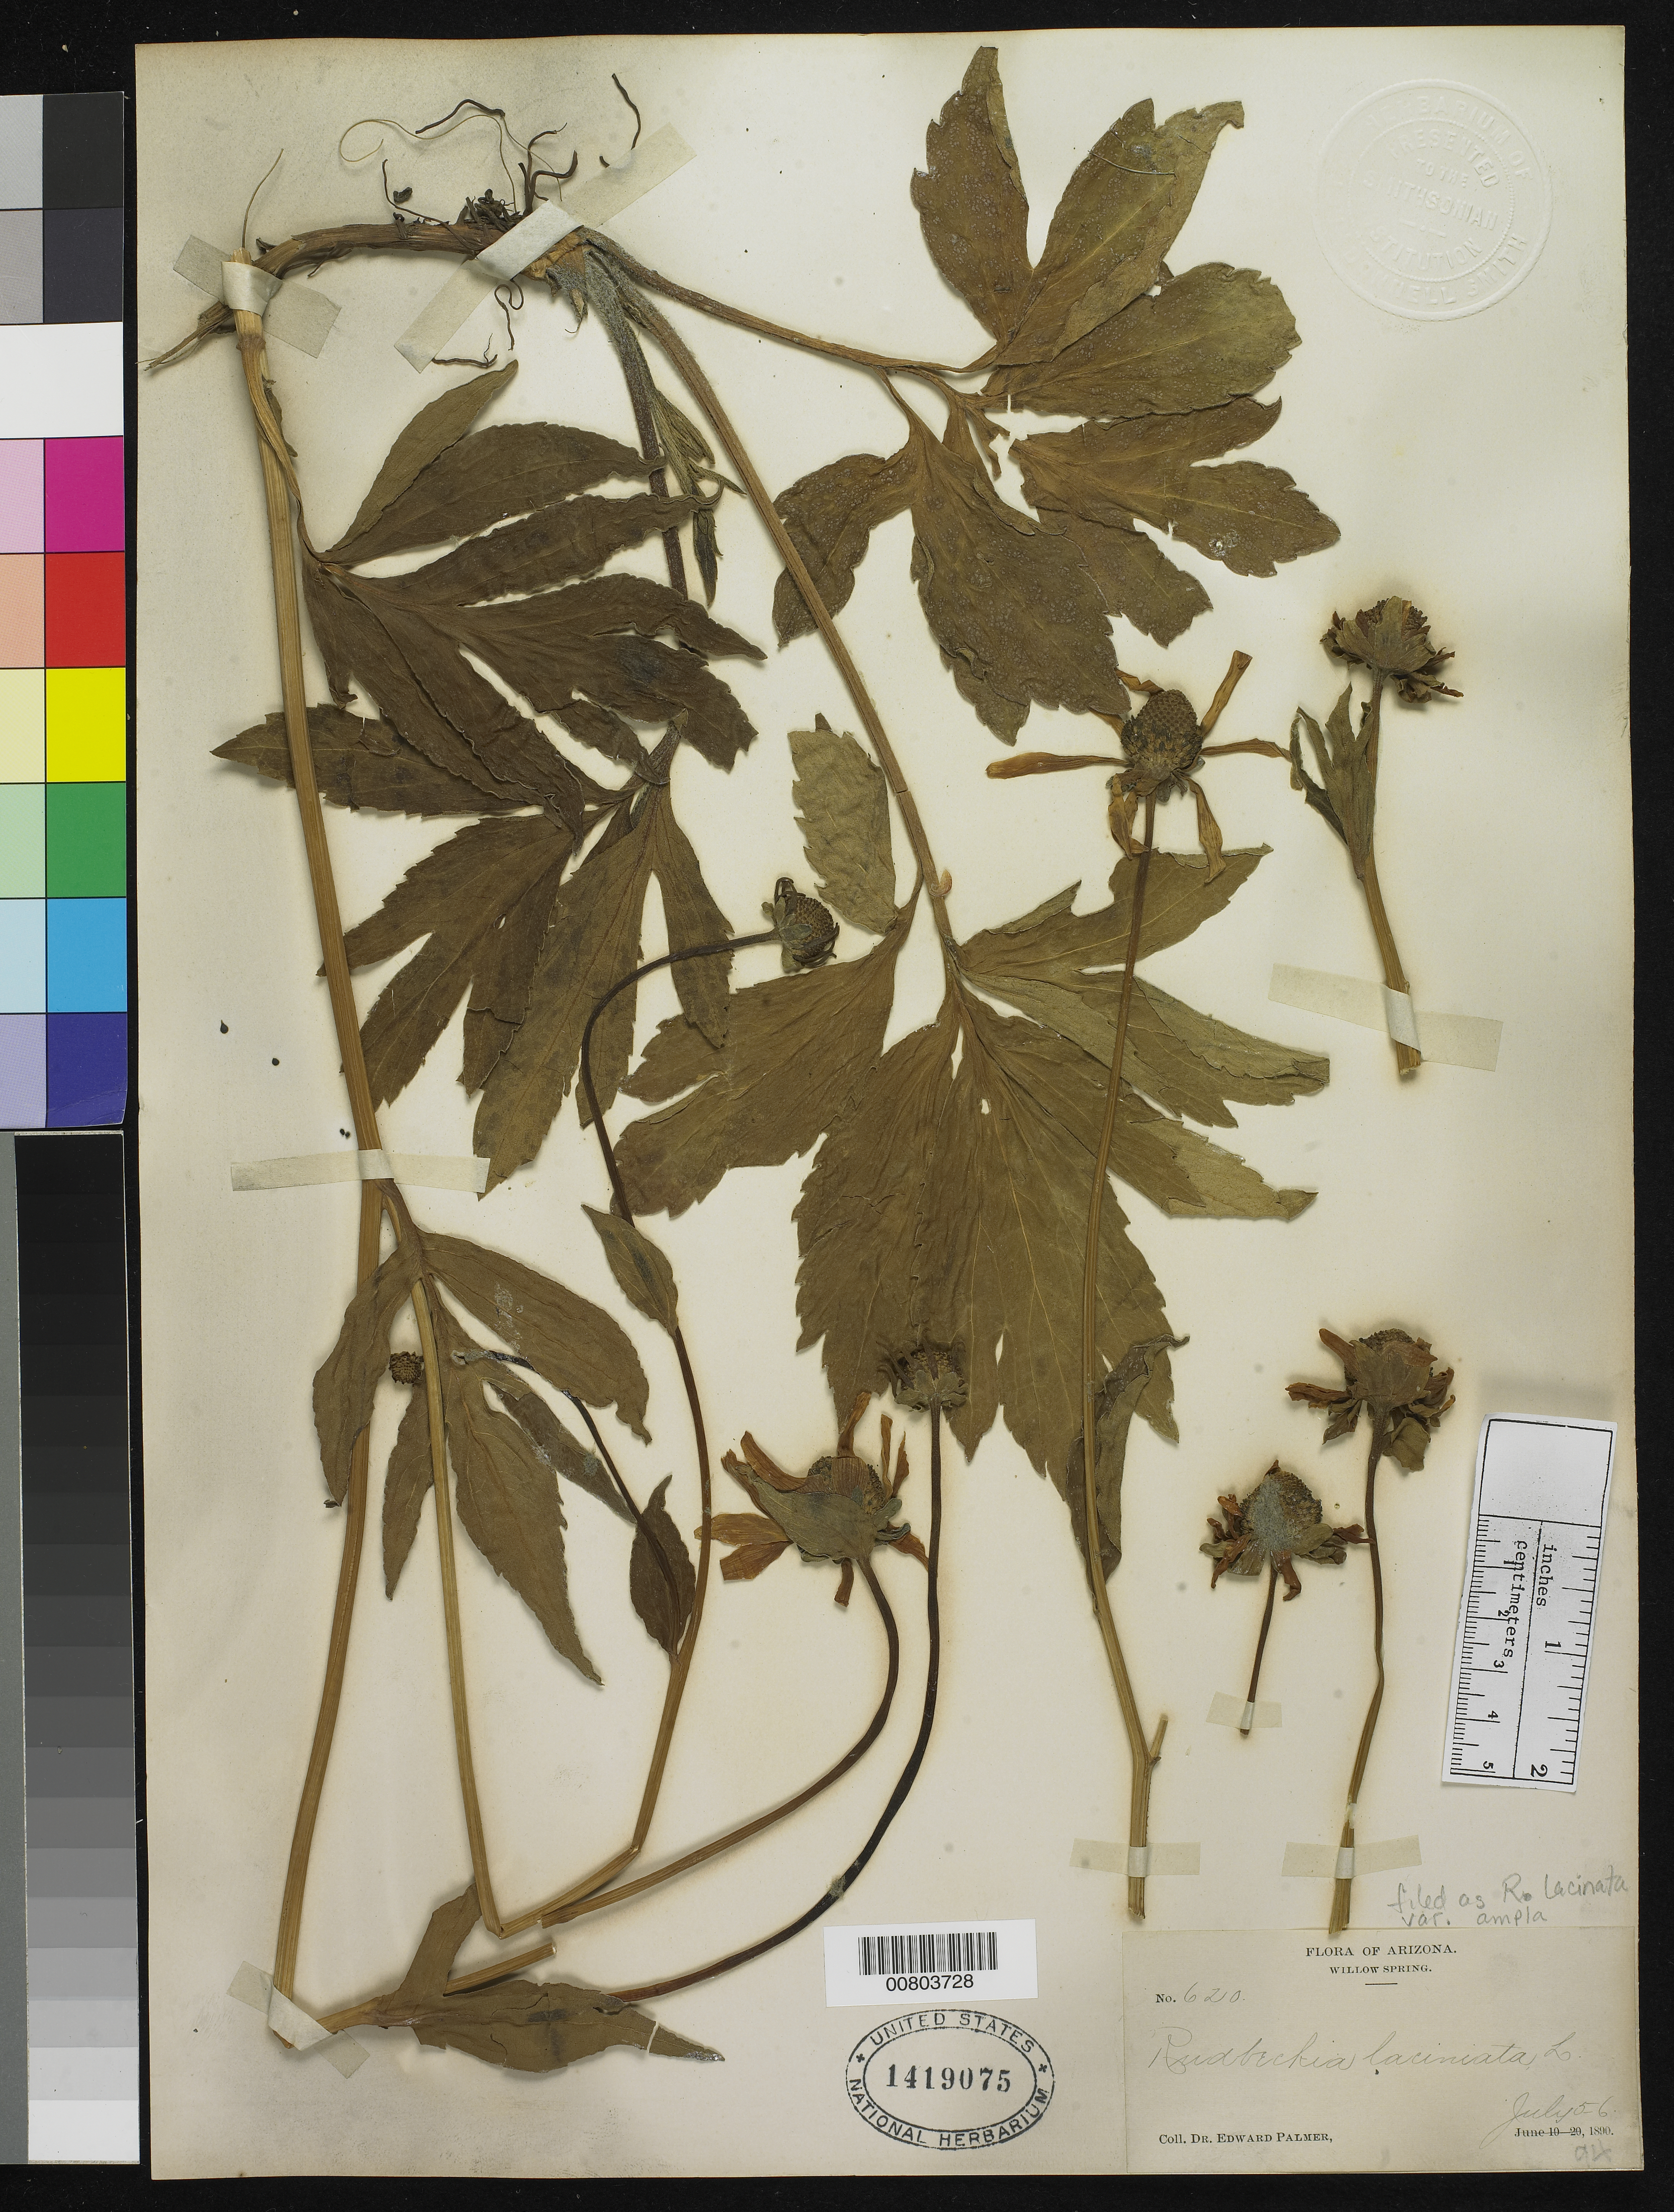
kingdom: Plantae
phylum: Tracheophyta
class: Magnoliopsida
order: Asterales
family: Asteraceae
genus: Rudbeckia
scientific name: Rudbeckia laciniata var. ampla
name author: (A. Nelson) Cronq.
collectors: E. Palmer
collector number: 620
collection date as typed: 05 Jul 1890 to 06 Jul 1890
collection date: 1890-07-05/1890-07-06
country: United States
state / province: Arizona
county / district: Coconino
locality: Willow Spring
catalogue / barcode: US 1419075